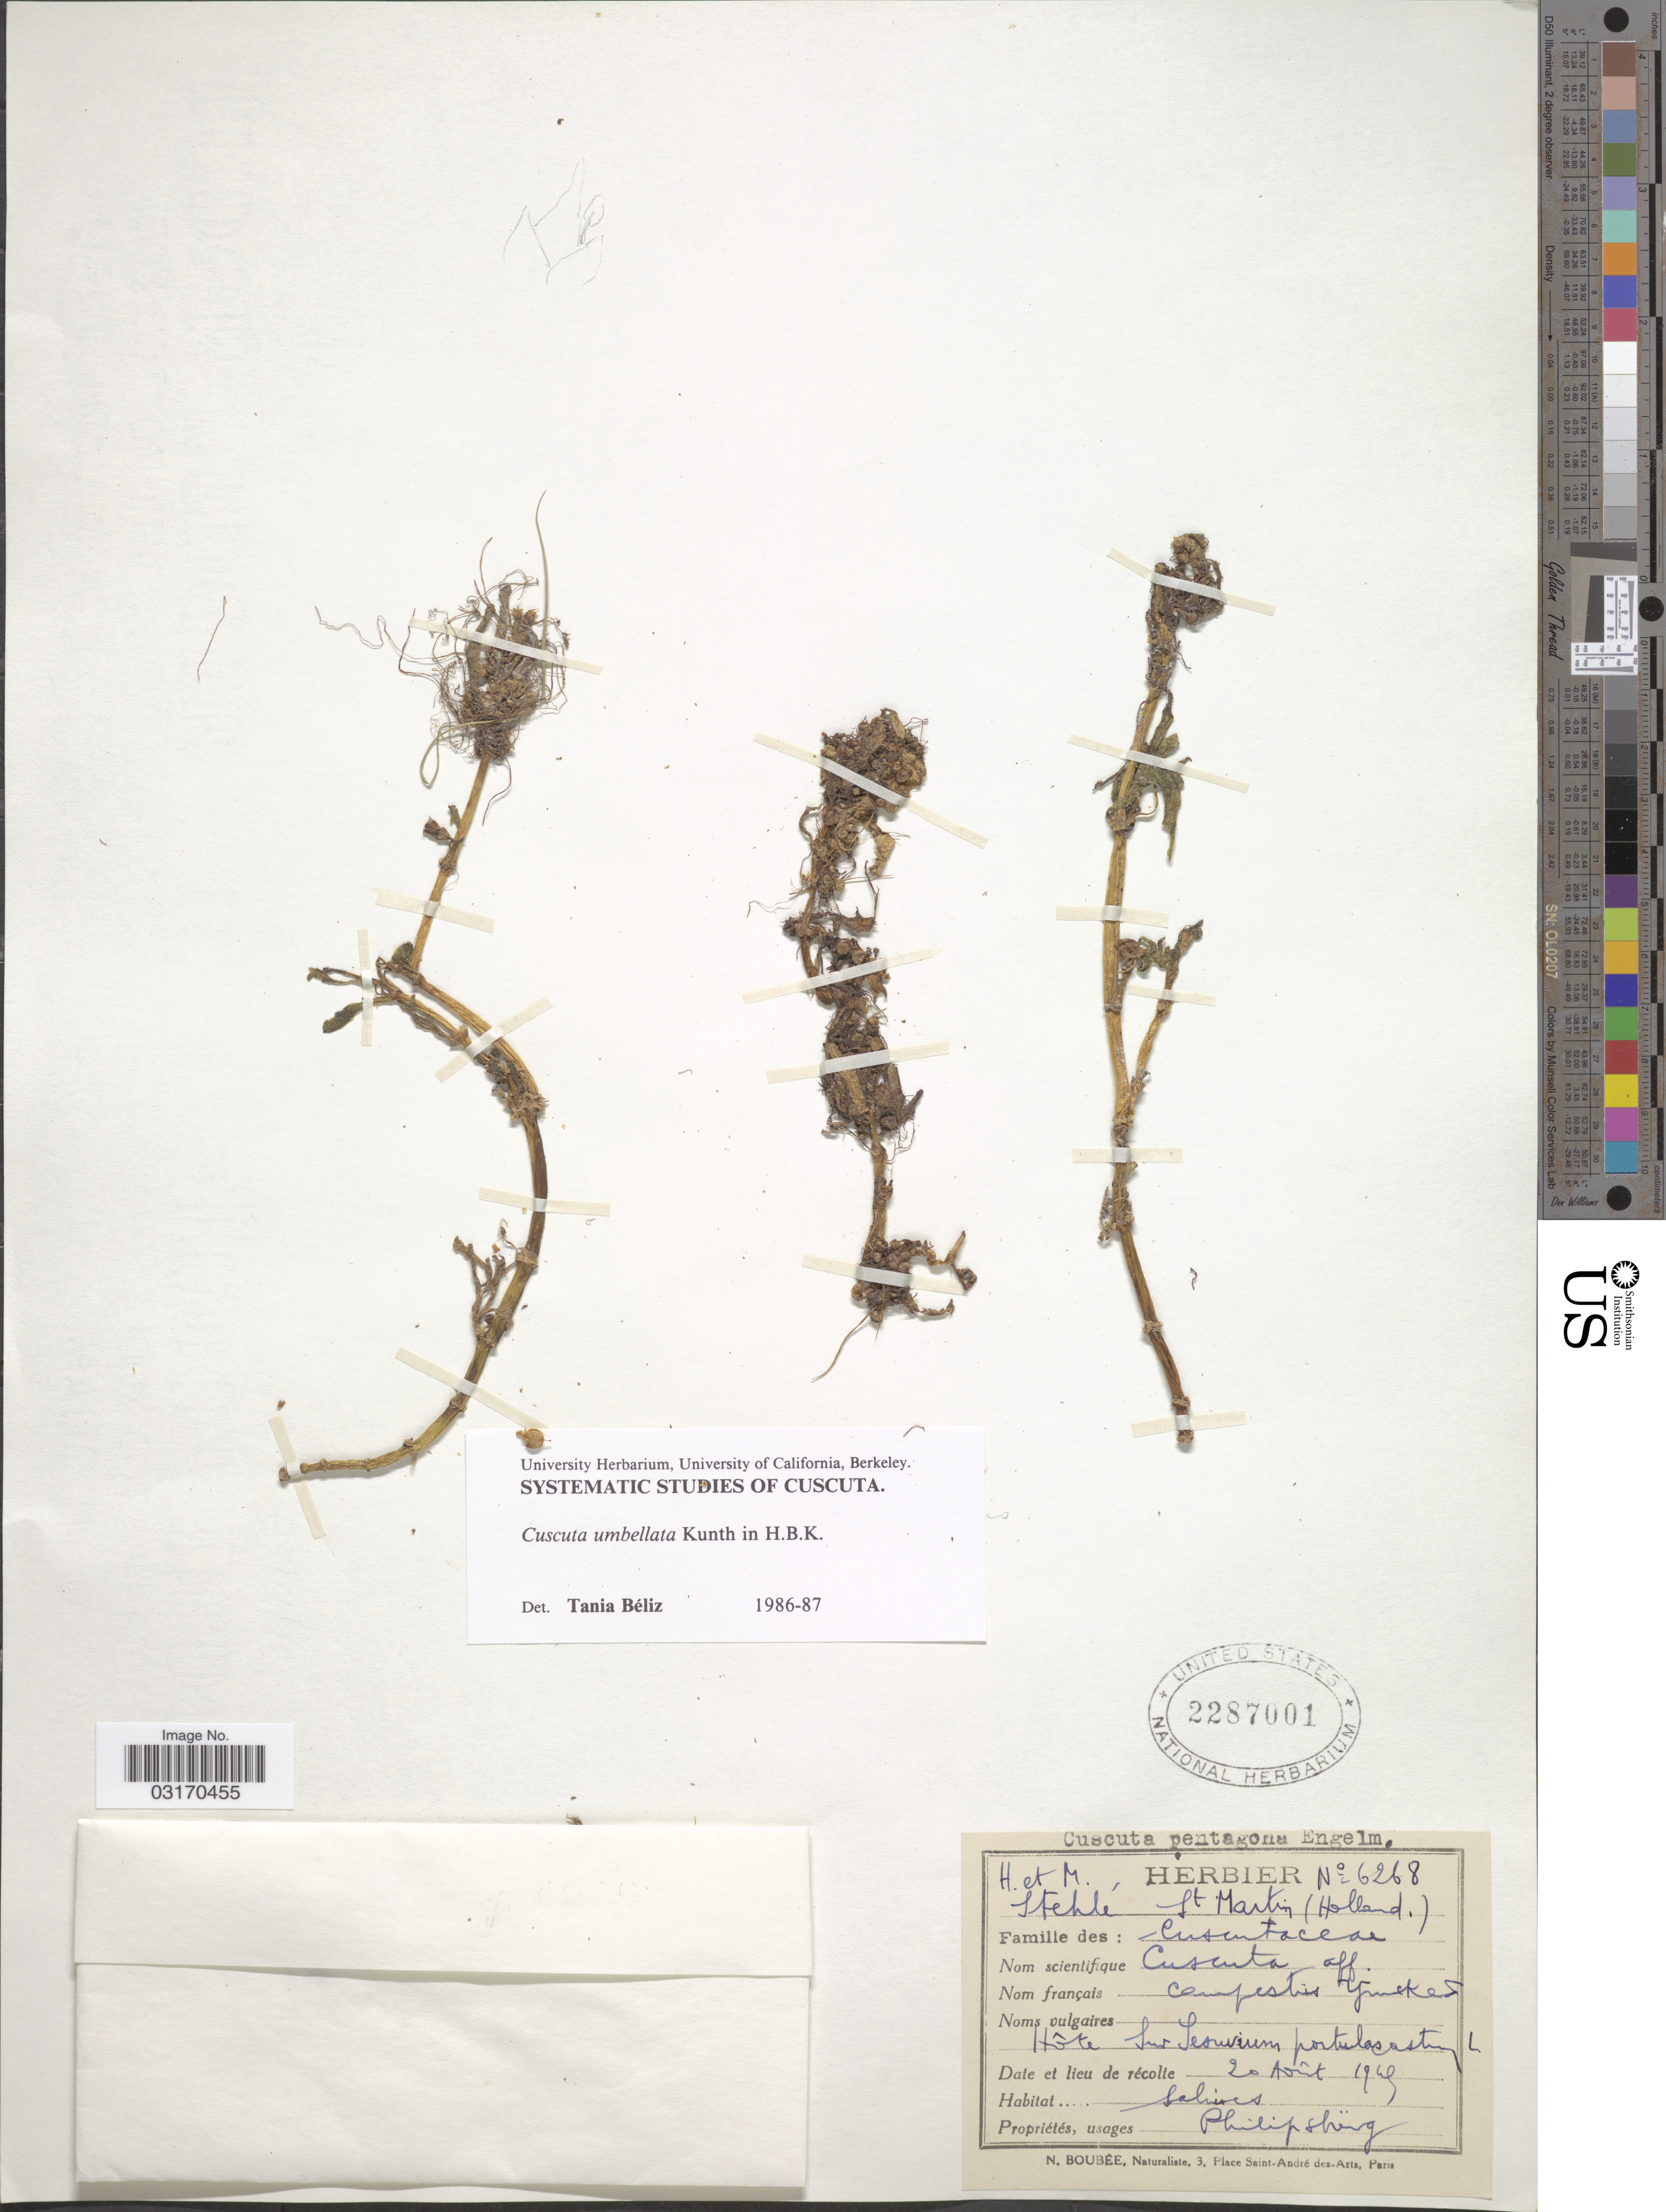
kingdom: Plantae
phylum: Tracheophyta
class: Magnoliopsida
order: Solanales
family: Convolvulaceae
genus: Cuscuta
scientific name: Cuscuta umbellata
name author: Kunth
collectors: H. Stehlé & M. Stehlé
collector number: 6268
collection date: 1949-08-20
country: Sint Maartin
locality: St. Martin.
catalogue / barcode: US 2287001